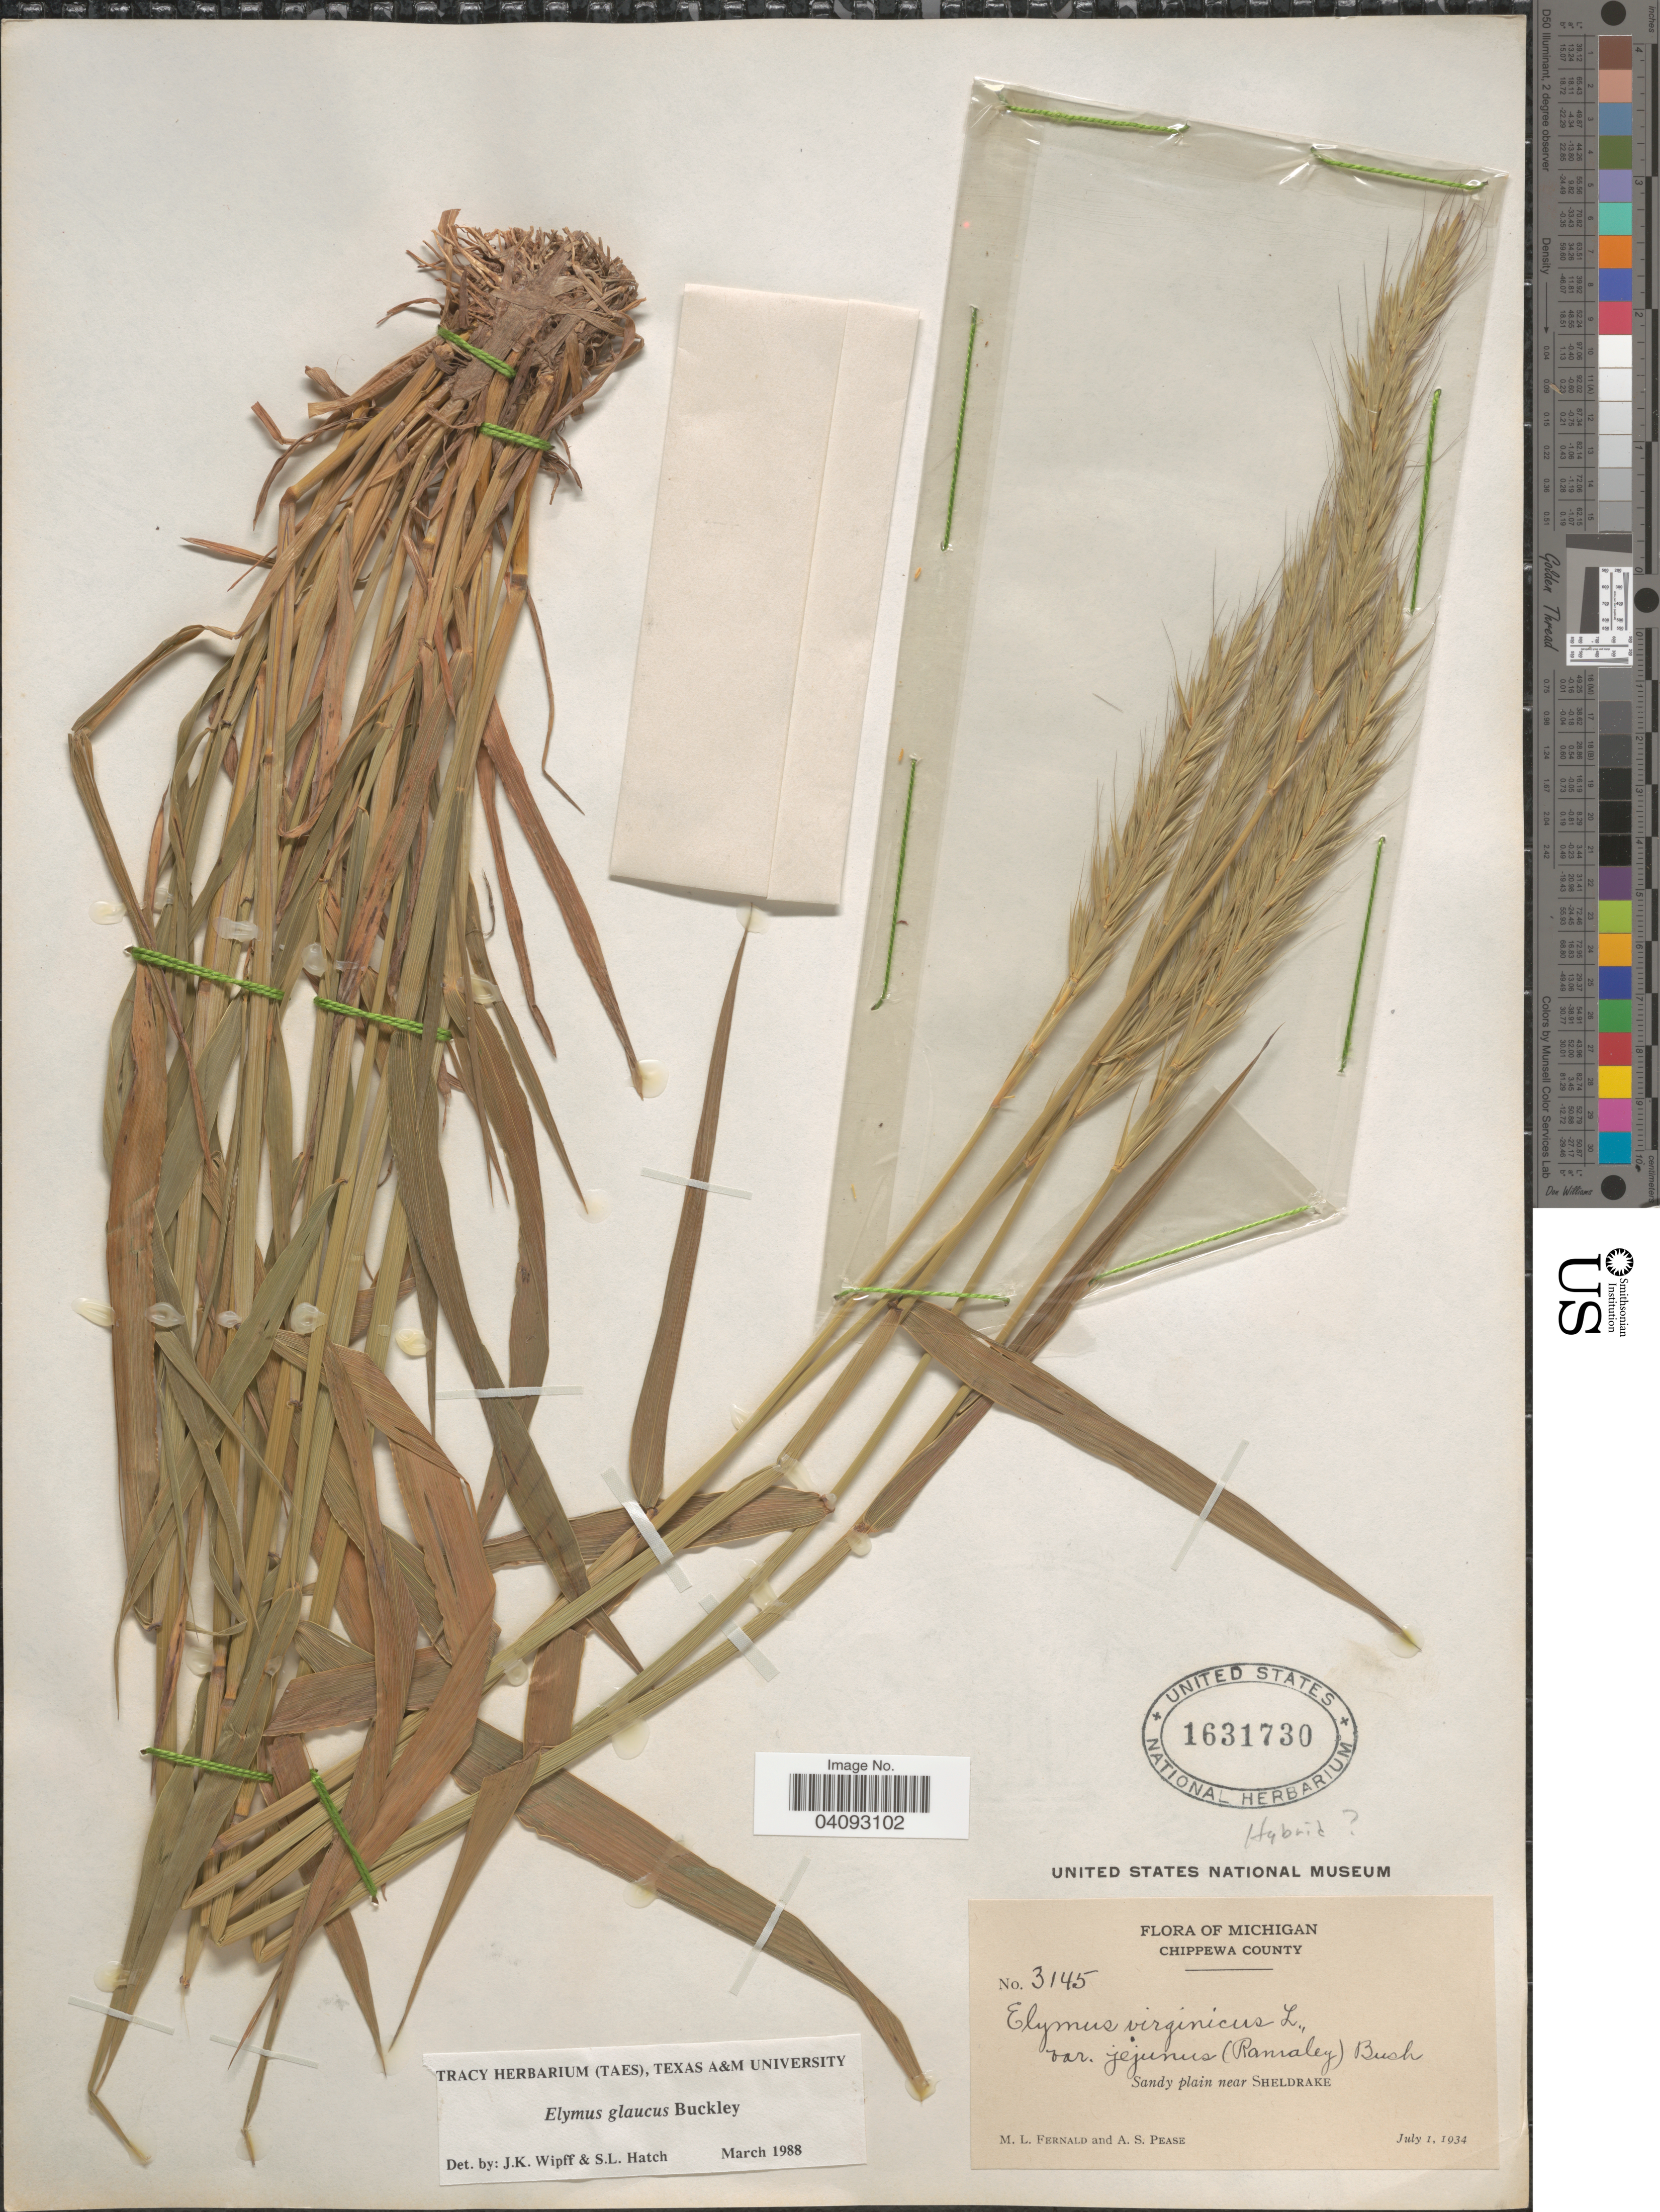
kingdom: Plantae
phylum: Tracheophyta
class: Liliopsida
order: Poales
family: Poaceae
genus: Elymus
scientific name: Elymus glaucus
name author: Buckley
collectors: M. L. Fernald & A. S. Pease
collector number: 3145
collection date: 1934-07-01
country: United States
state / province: Michigan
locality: Chippewa County. Sandy plain near Sheldrake.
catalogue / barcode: US 1631730